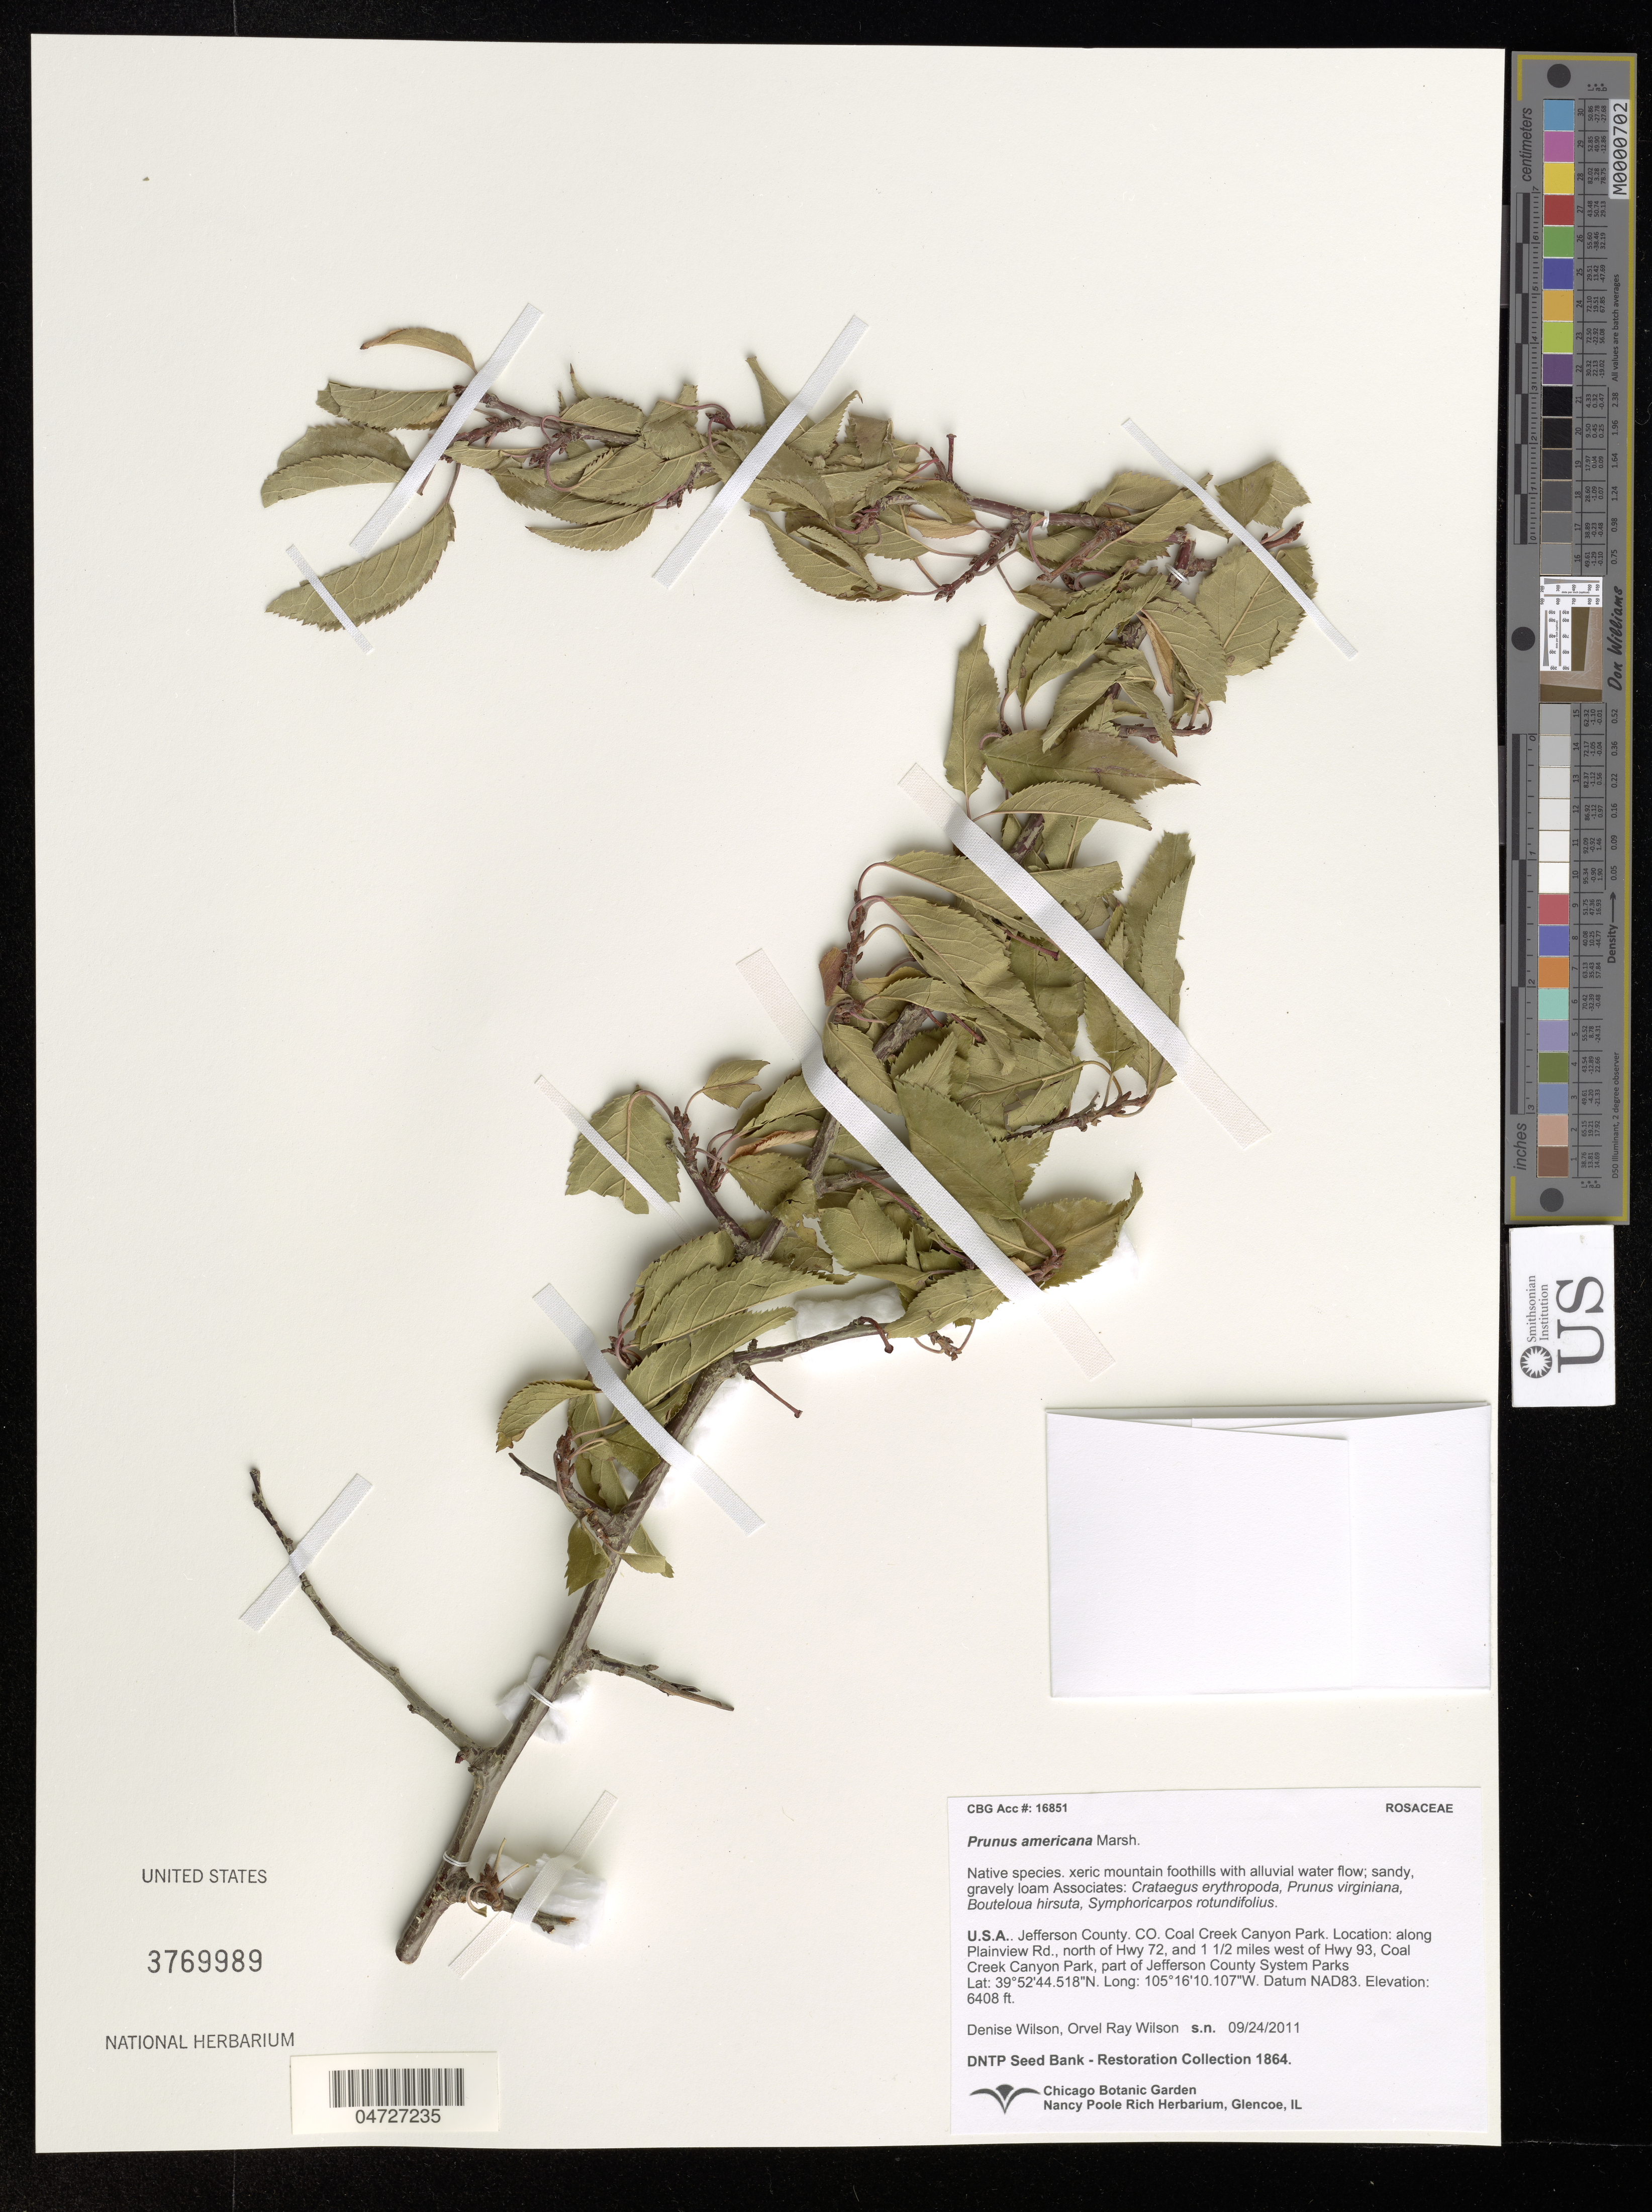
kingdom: Plantae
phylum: Tracheophyta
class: Magnoliopsida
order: Rosales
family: Rosaceae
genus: Prunus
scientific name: Prunus americana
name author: Marshall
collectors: D. Wilson & O. Wilson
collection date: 2011-09-24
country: United States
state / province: Colorado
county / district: Jefferson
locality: Jefferson County. Coal Creek Canyon Park. Along Plainview Rd., north of Hwy 72, and 1 1/2 miles west of Hwy 93, Coal Creek Canyon Park, part of Jefferson County System Parks.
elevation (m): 1953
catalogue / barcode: US 3769989